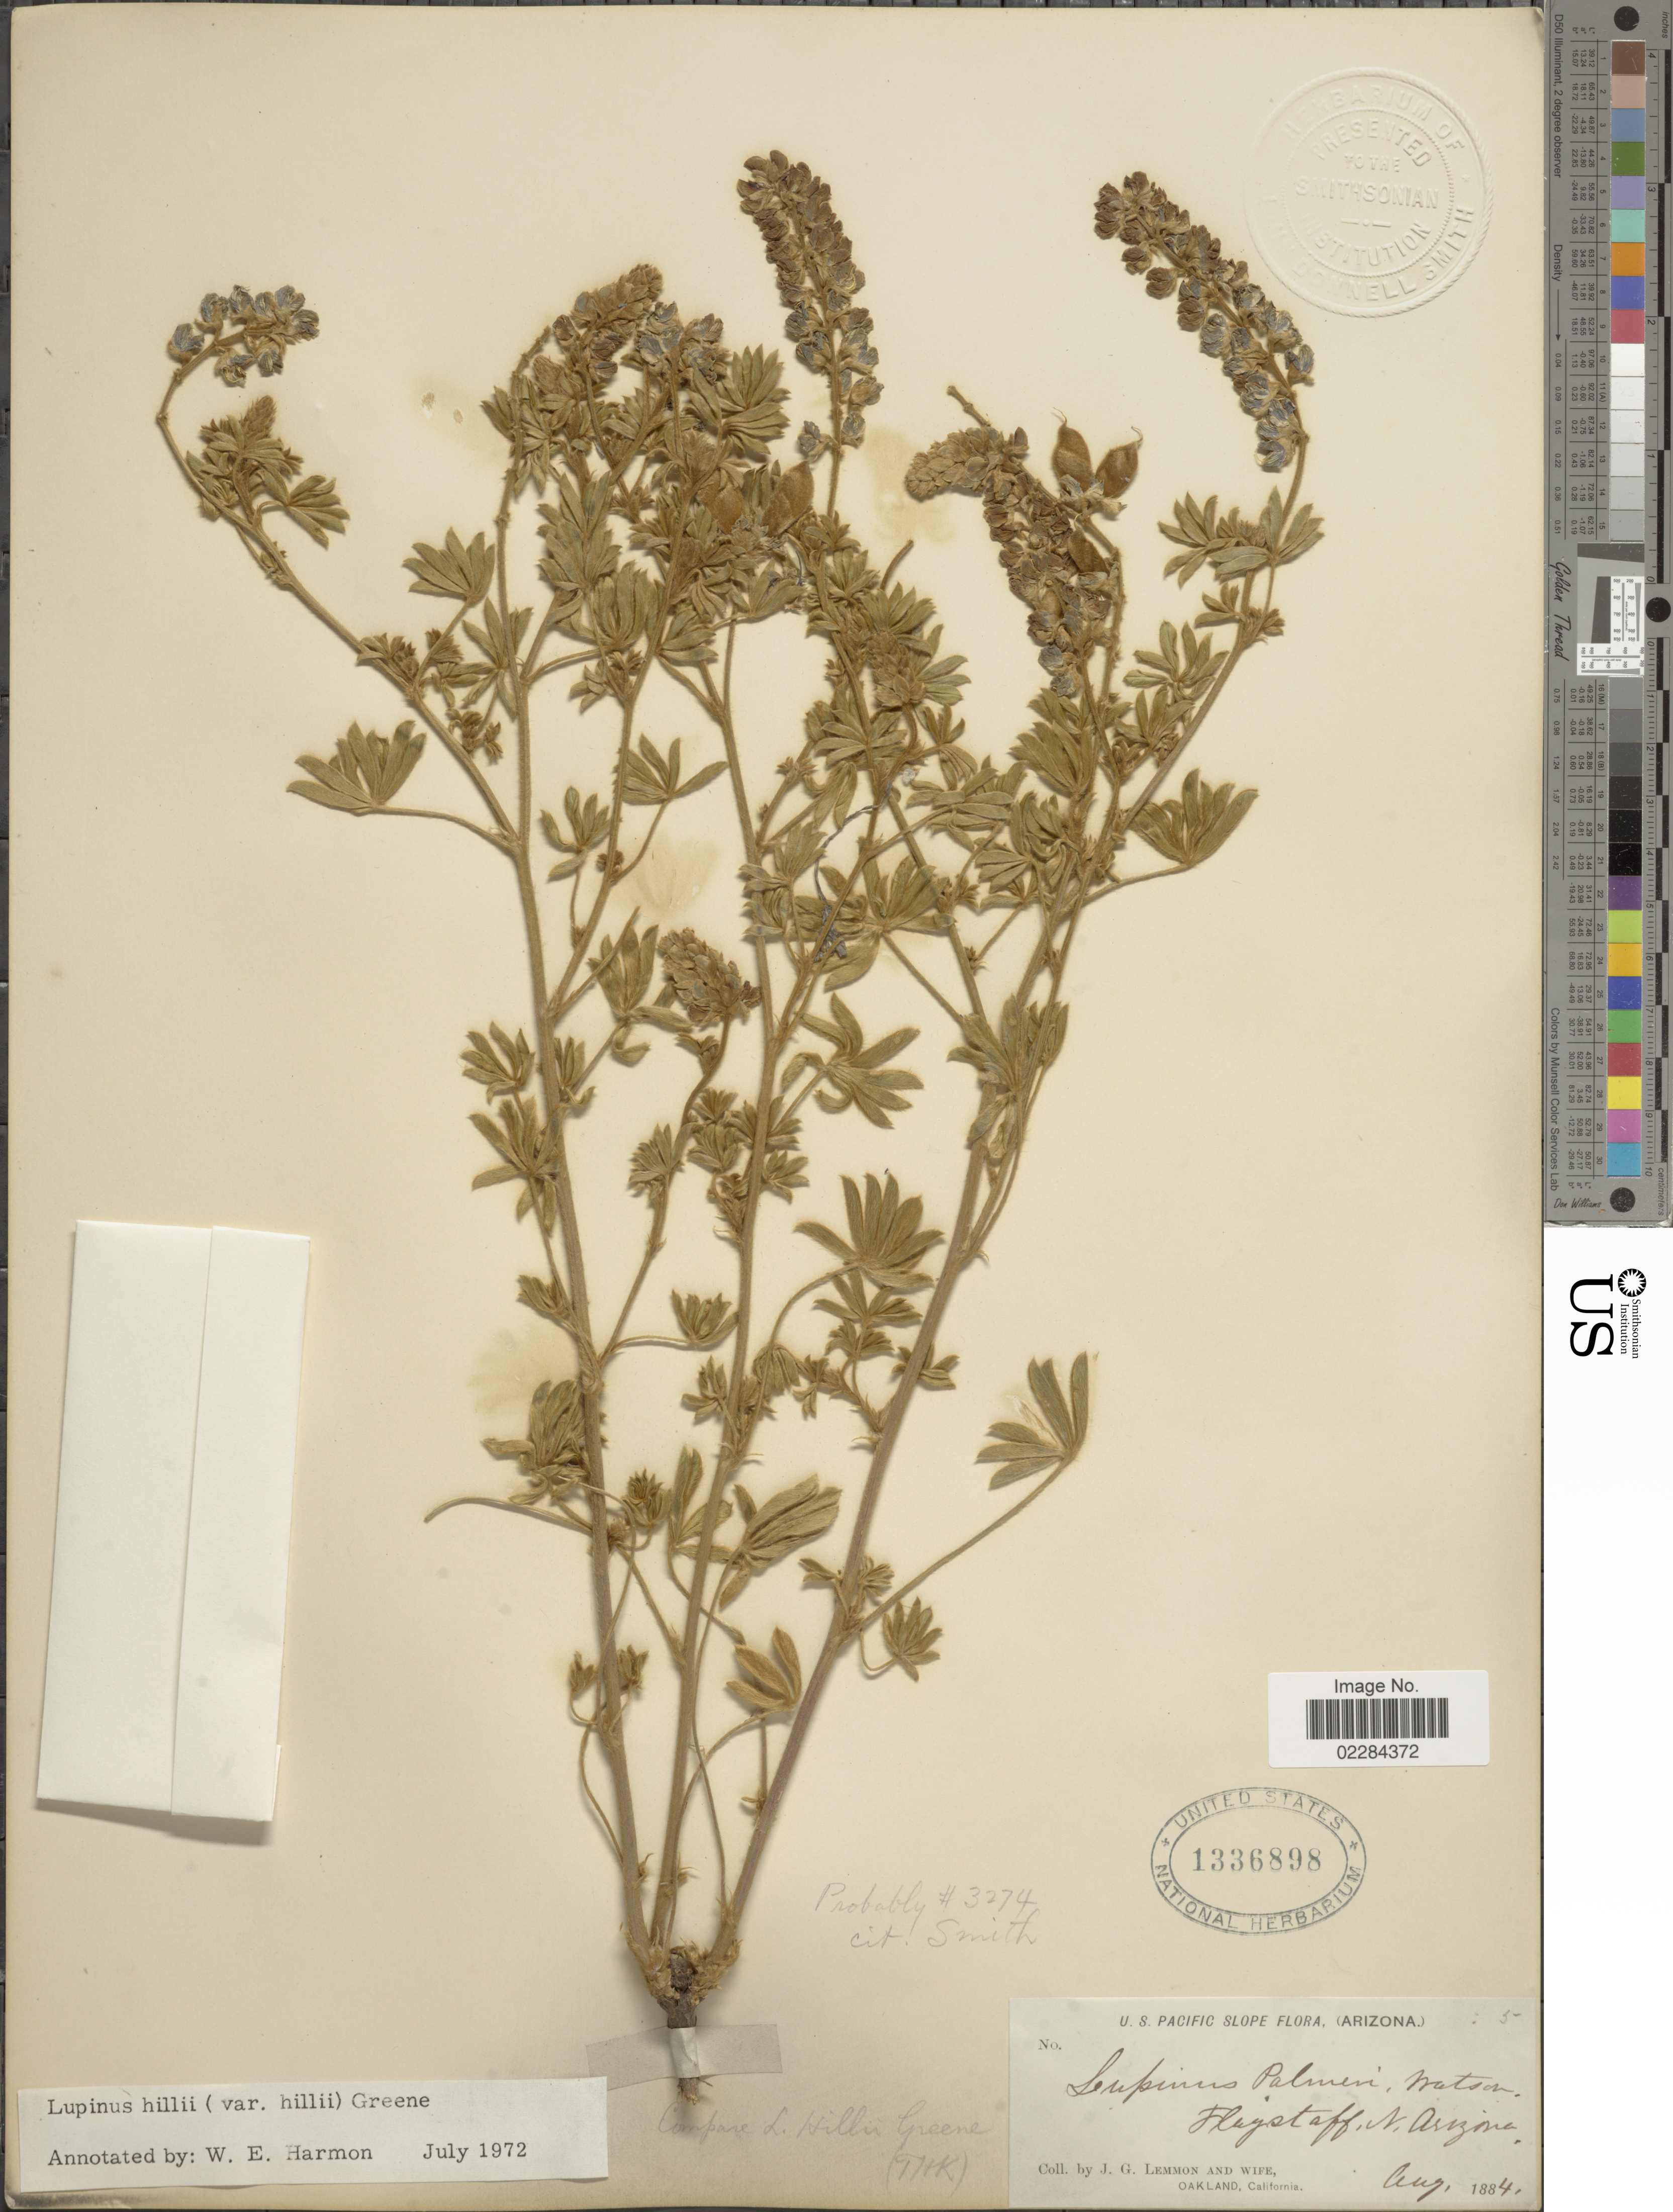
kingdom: Plantae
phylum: Tracheophyta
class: Magnoliopsida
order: Fabales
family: Fabaceae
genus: Lupinus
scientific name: Lupinus hillii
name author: Greene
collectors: J. Lemmon & Mrs. J. G. Lemmon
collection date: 1884-08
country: United States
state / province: Arizona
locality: U.S. Pacific Slope. Flagstaff, N. Arizona.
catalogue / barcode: US 1336898